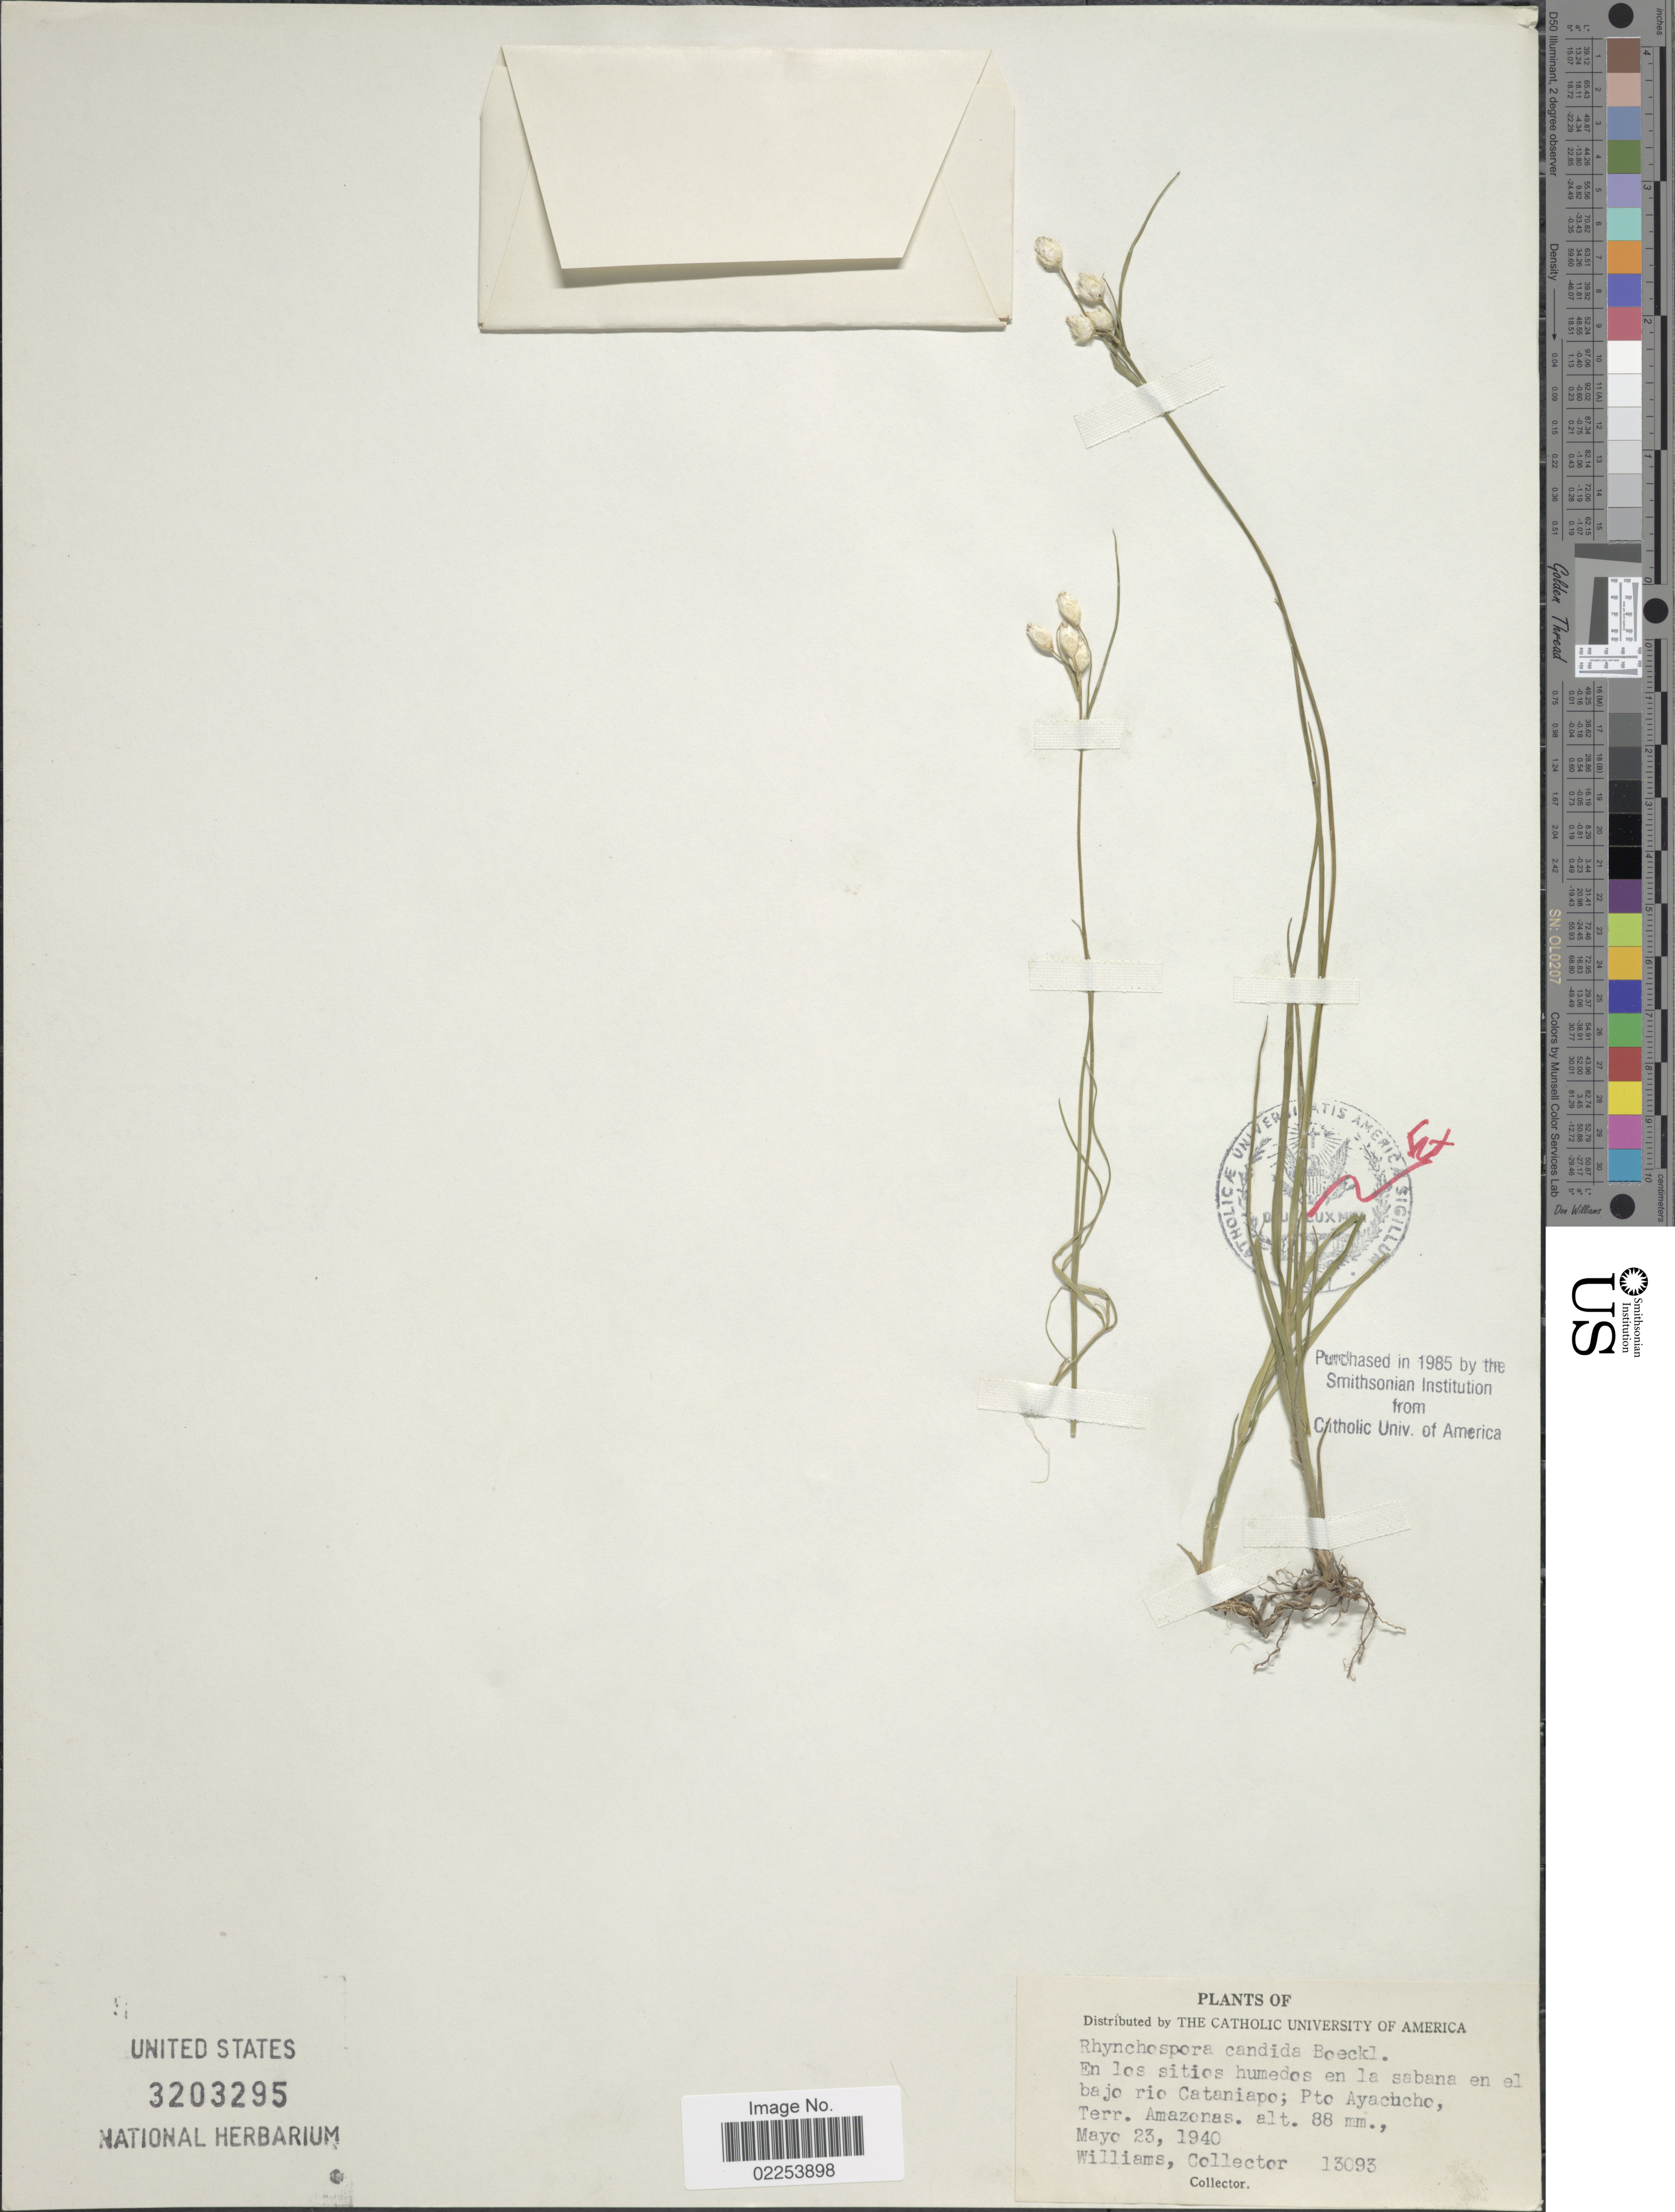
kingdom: Plantae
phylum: Tracheophyta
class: Liliopsida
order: Poales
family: Cyperaceae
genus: Rhynchospora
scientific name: Rhynchospora candida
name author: (Nees) Boeckeler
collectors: -- Williams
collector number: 13093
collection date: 1940-05-23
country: Venezuela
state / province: Amazonas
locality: En el bajo rio Cataniapo; Pto. Ayacucho, Terr. Amazonas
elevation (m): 88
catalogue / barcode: US 3203295